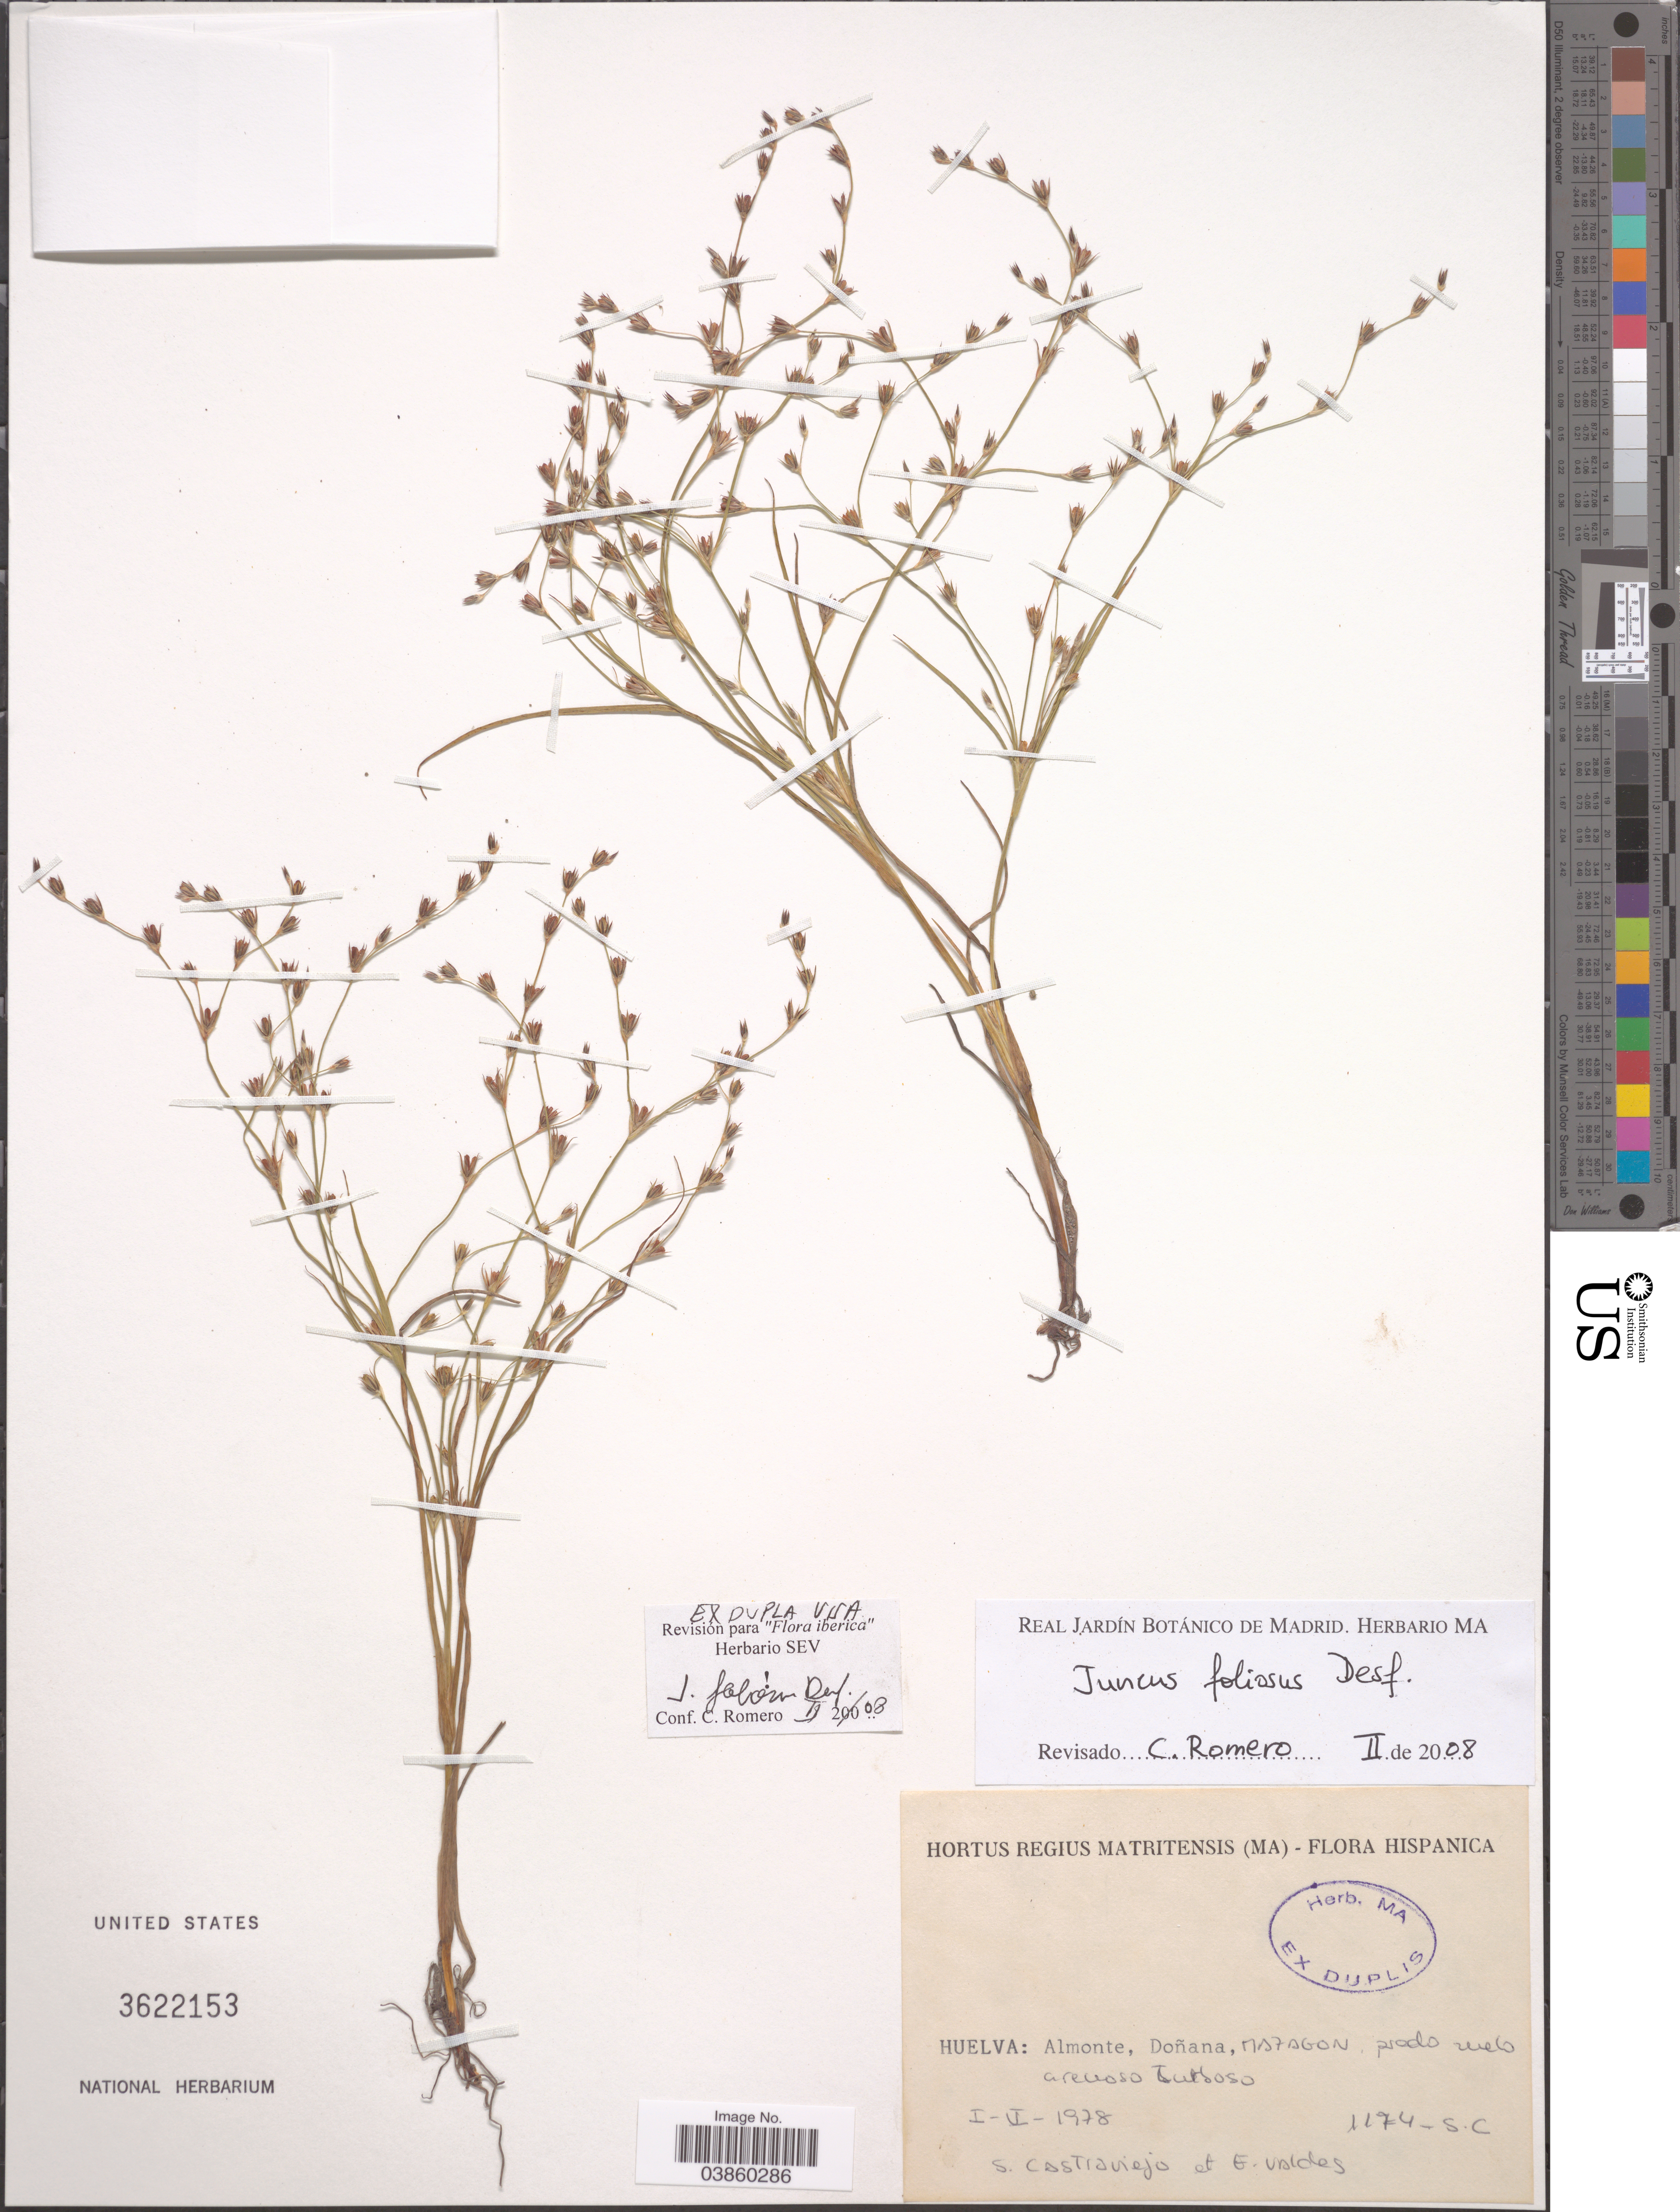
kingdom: Plantae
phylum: Tracheophyta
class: Liliopsida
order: Poales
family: Juncaceae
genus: Juncus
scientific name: Juncus foliosus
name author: Desf.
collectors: S. Castroviejo & E. Valdés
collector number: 1174-S.C.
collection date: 1978-05-01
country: Spain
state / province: Andalucia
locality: Hispanica. Huelva: Almonte, Doñana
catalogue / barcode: US 3622153